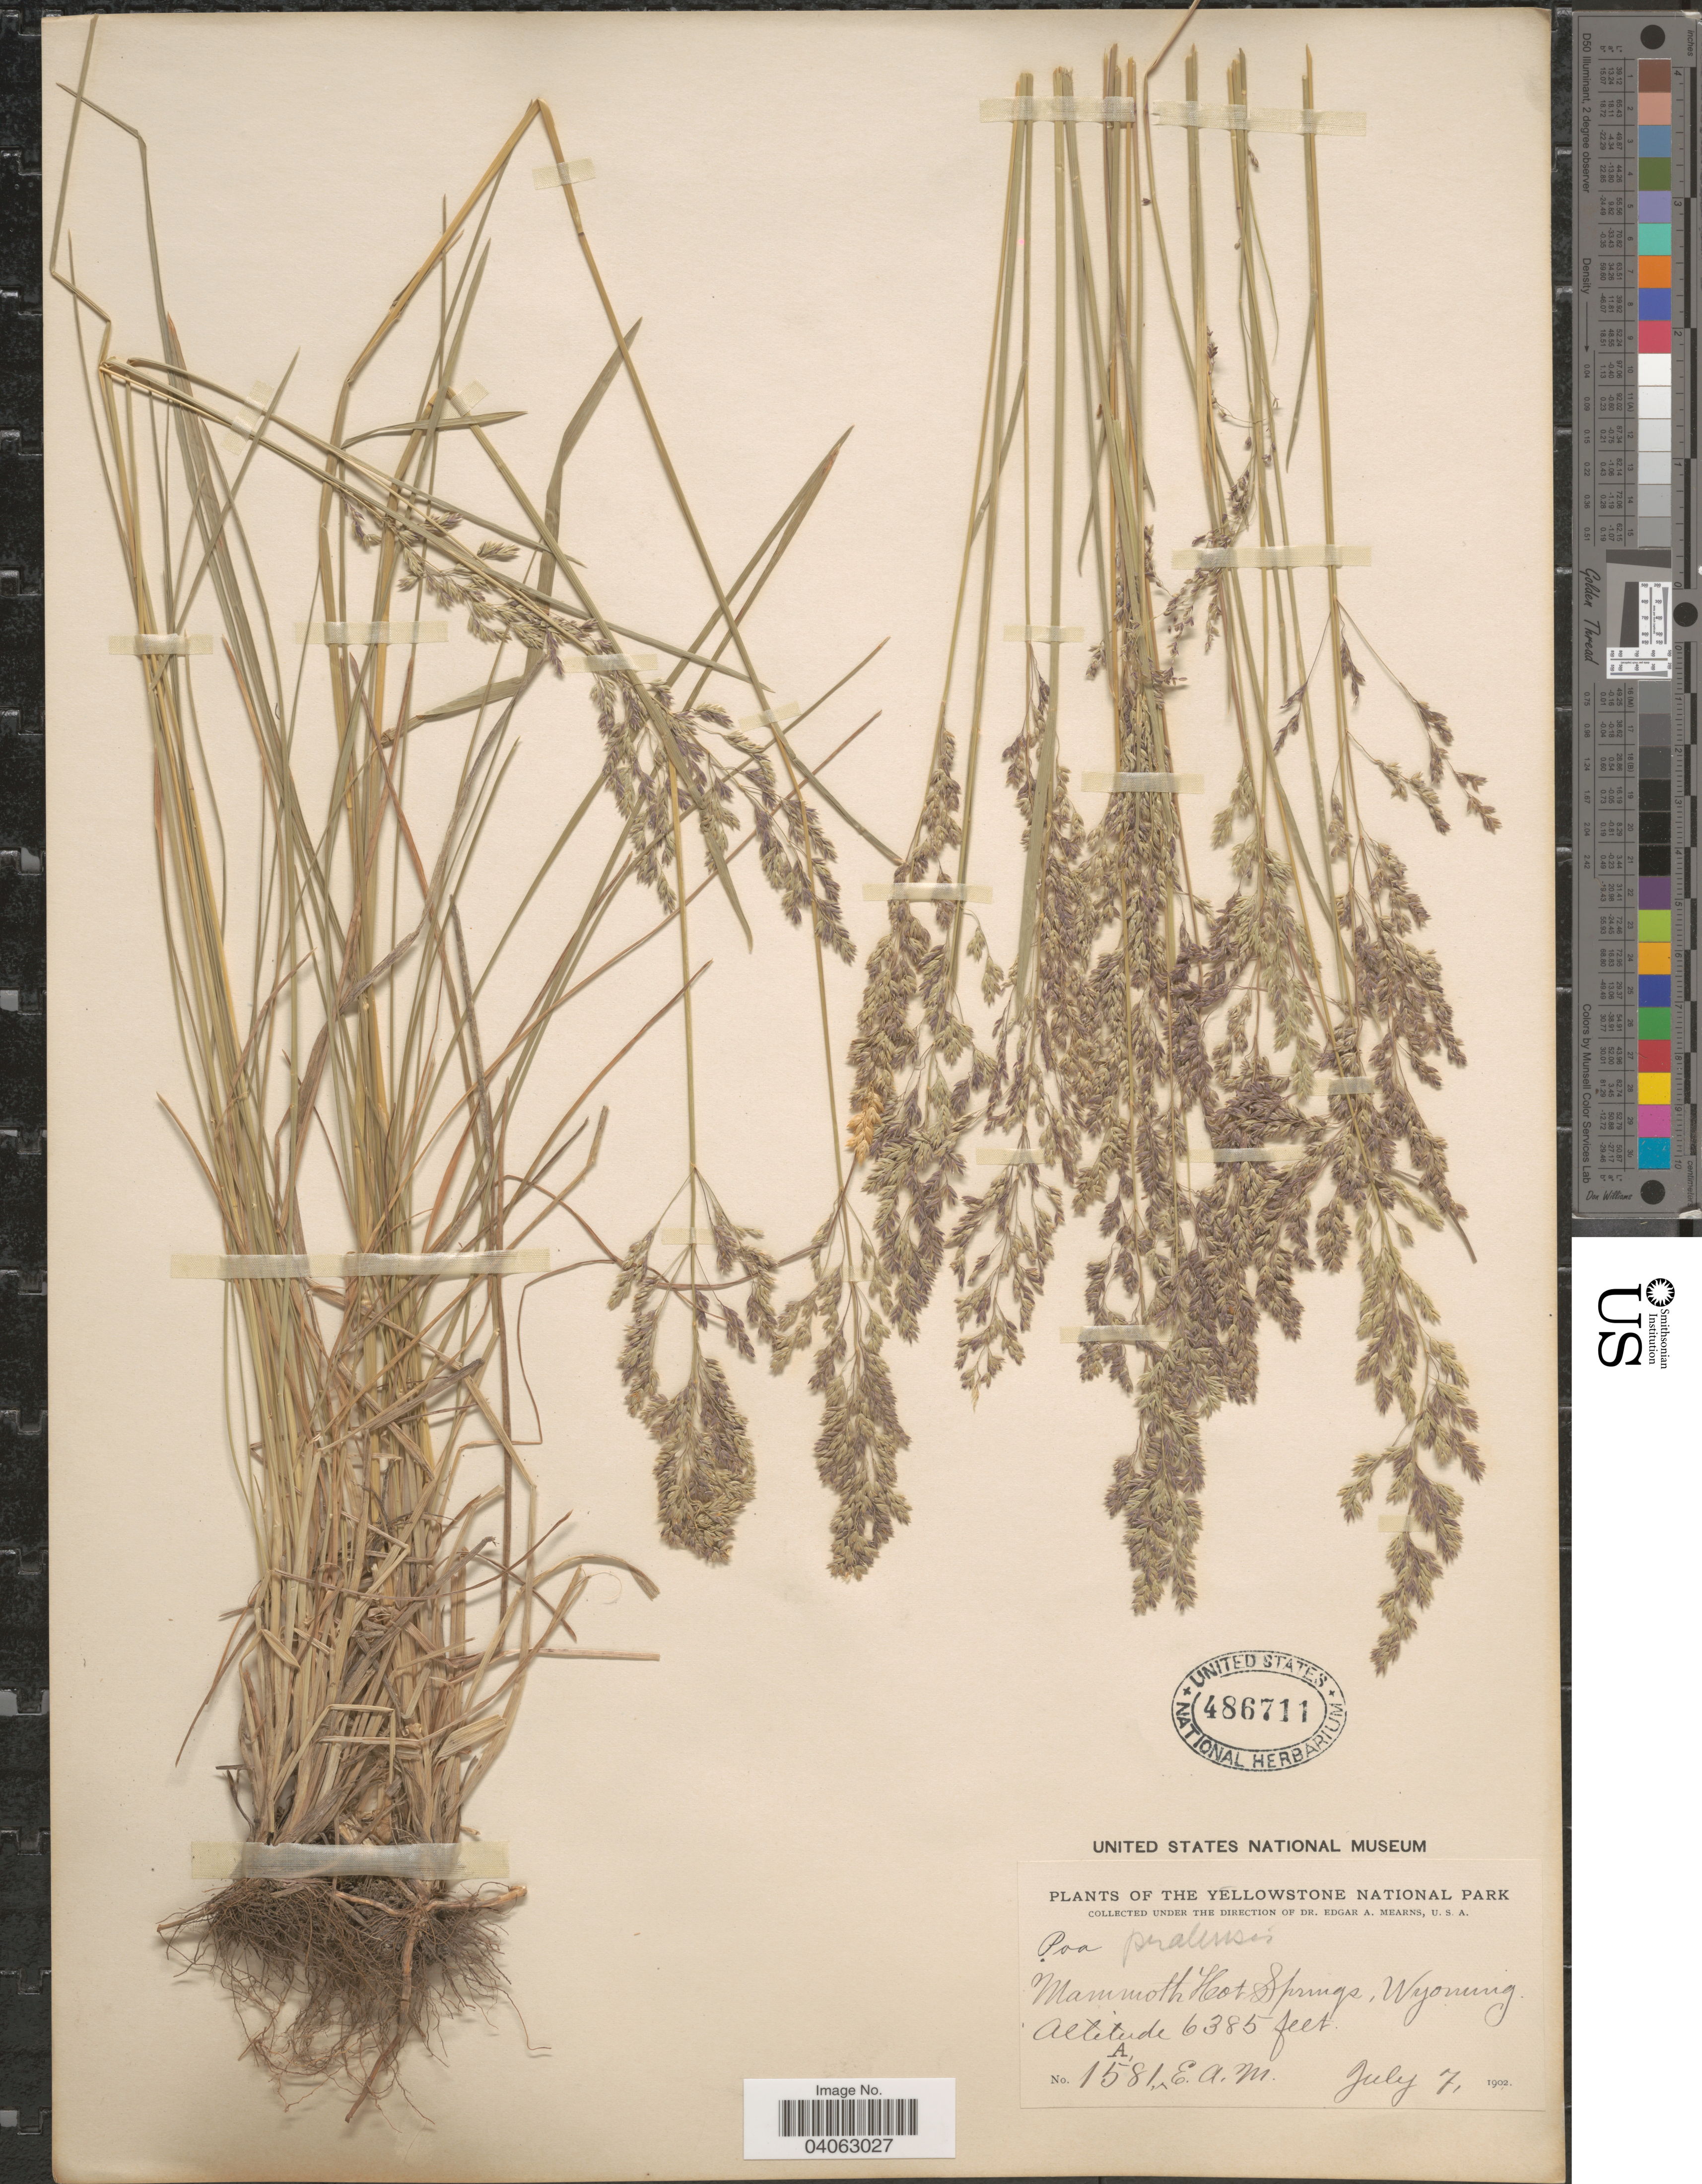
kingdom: Plantae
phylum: Tracheophyta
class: Liliopsida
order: Poales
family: Poaceae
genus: Poa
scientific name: Poa pratensis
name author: L.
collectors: E. A. Mearns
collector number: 1581A?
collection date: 1902-07-07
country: United States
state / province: Wyoming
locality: Yellowstone National Park. Mammoth Hot Springs.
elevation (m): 1946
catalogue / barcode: US 486711